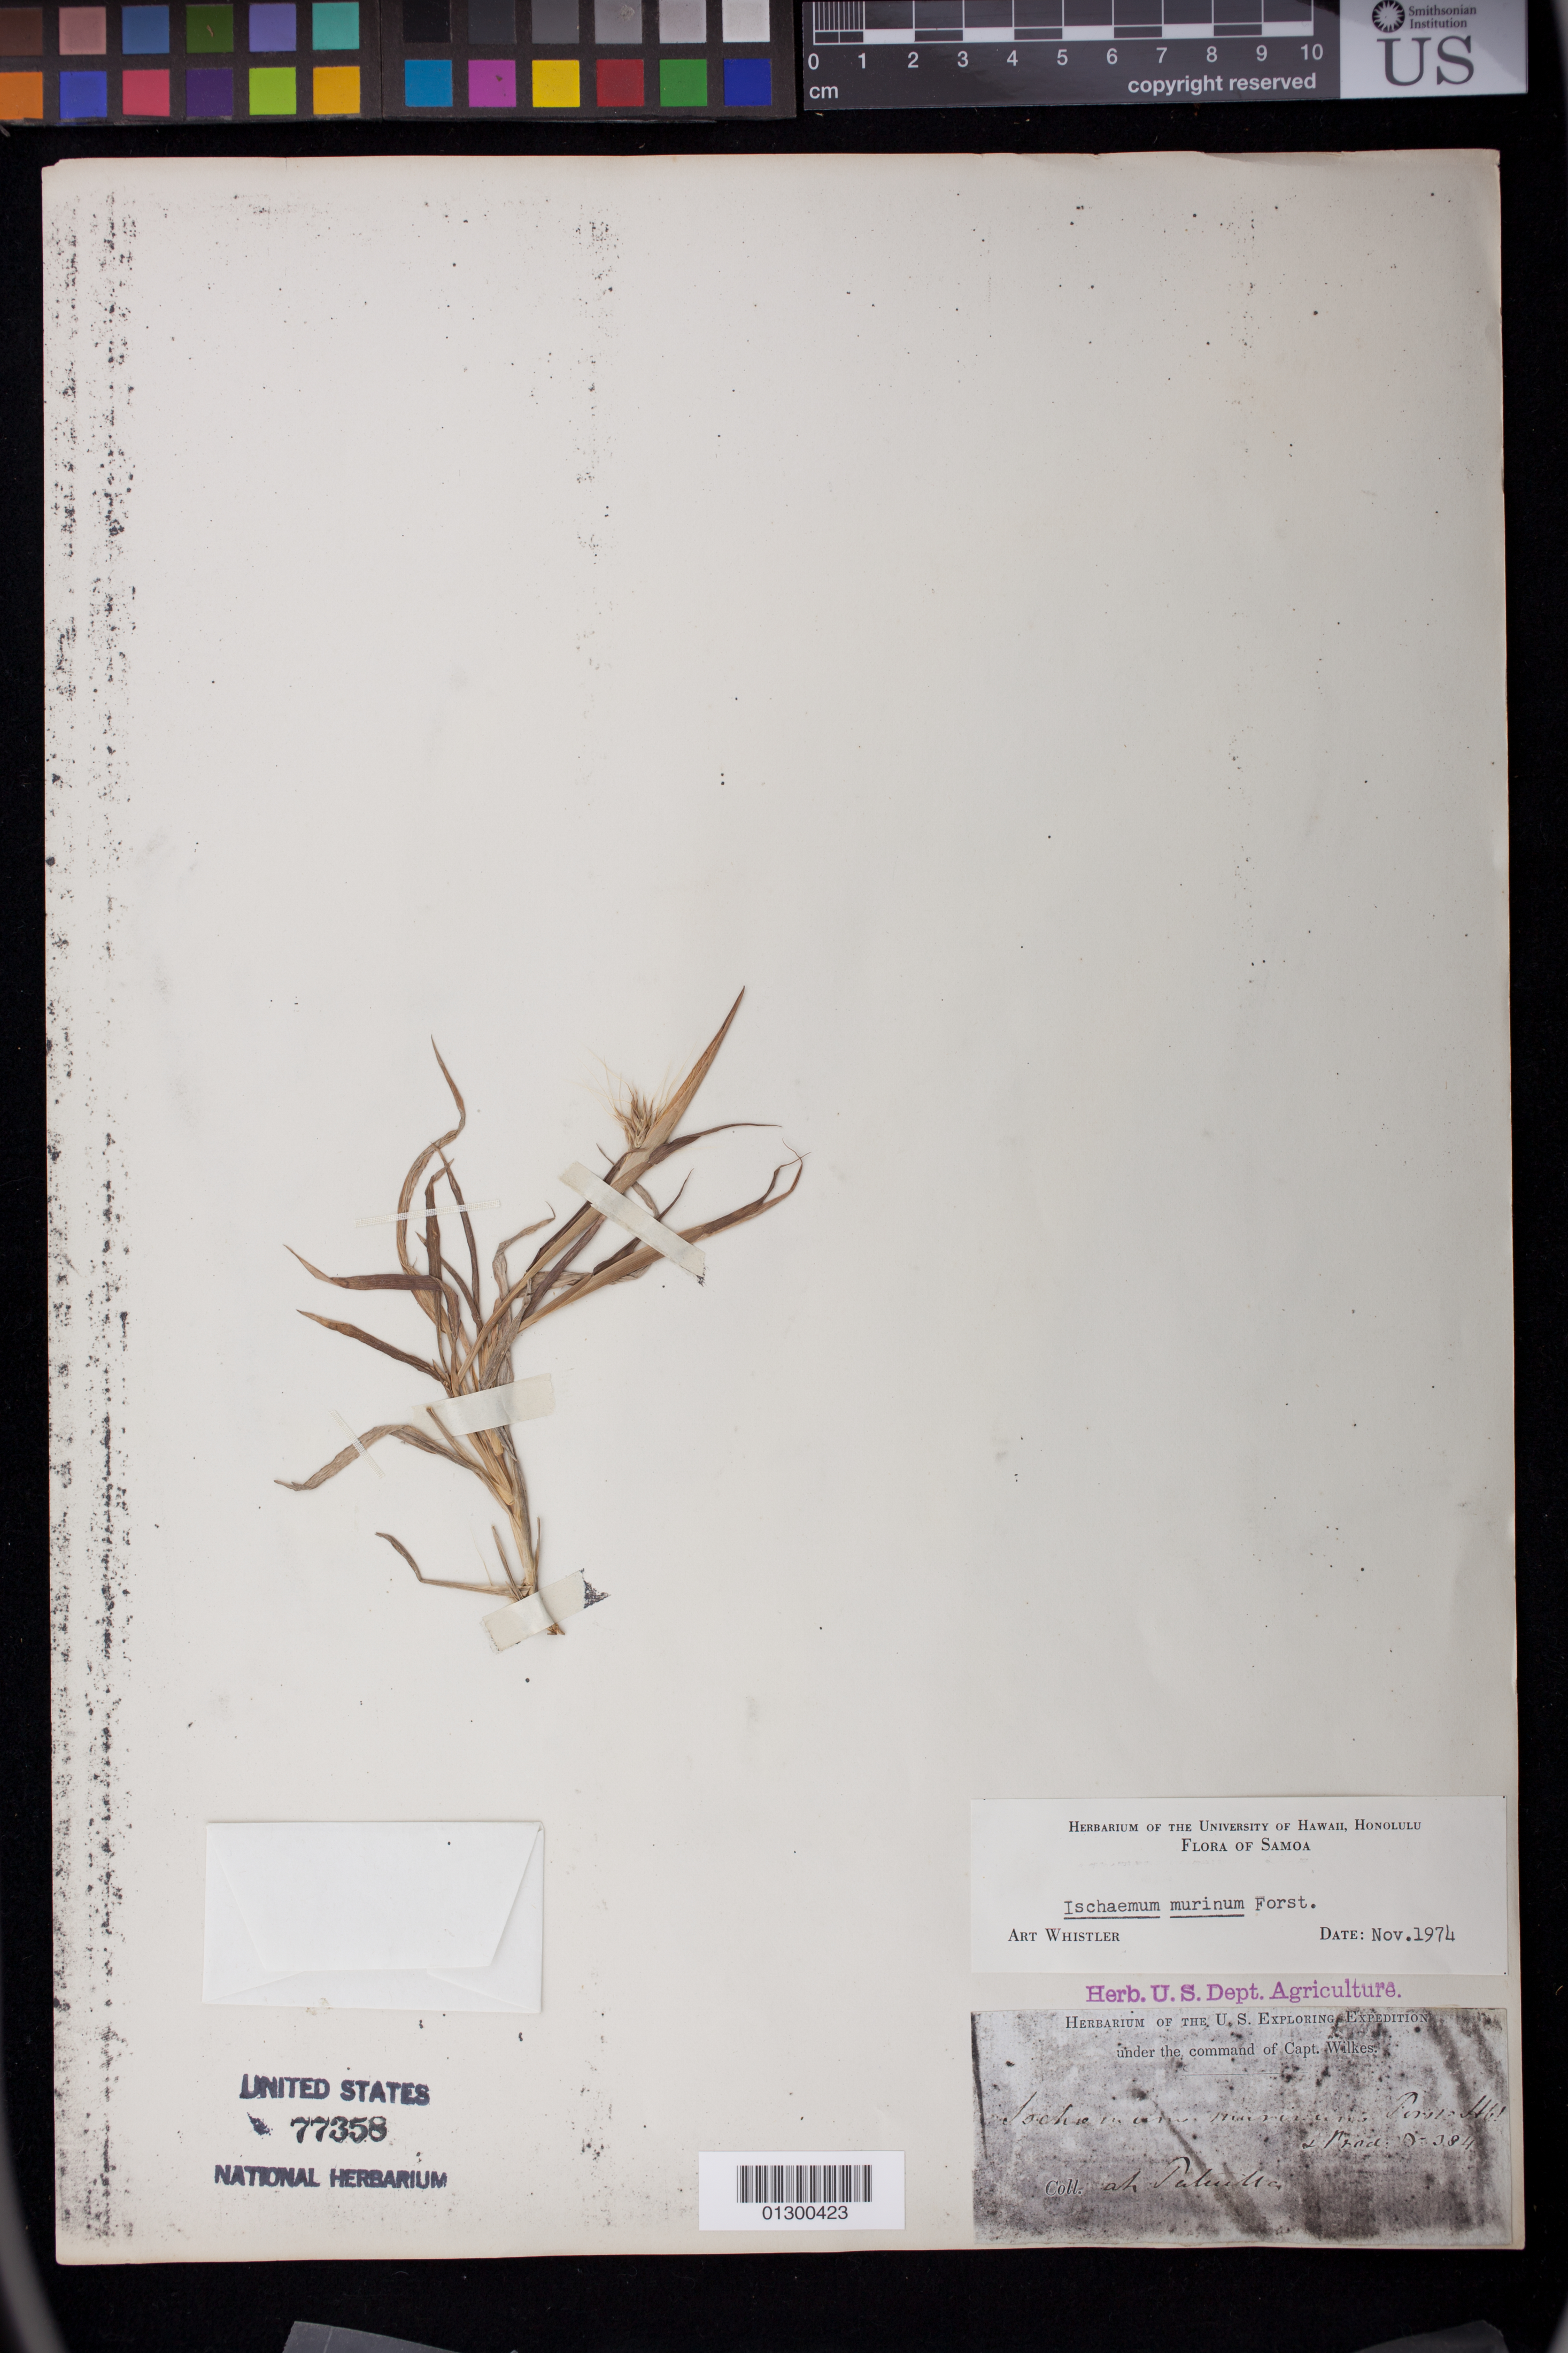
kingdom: Plantae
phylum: Tracheophyta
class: Liliopsida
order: Poales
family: Poaceae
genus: Ischaemum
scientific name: Ischaemum murinum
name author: G. Forst.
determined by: Whistler, A.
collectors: Wilkes Explor. Exped.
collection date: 1838/1842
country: French Polynesia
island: Tahiti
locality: Mts. of Tahiti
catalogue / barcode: US 77358